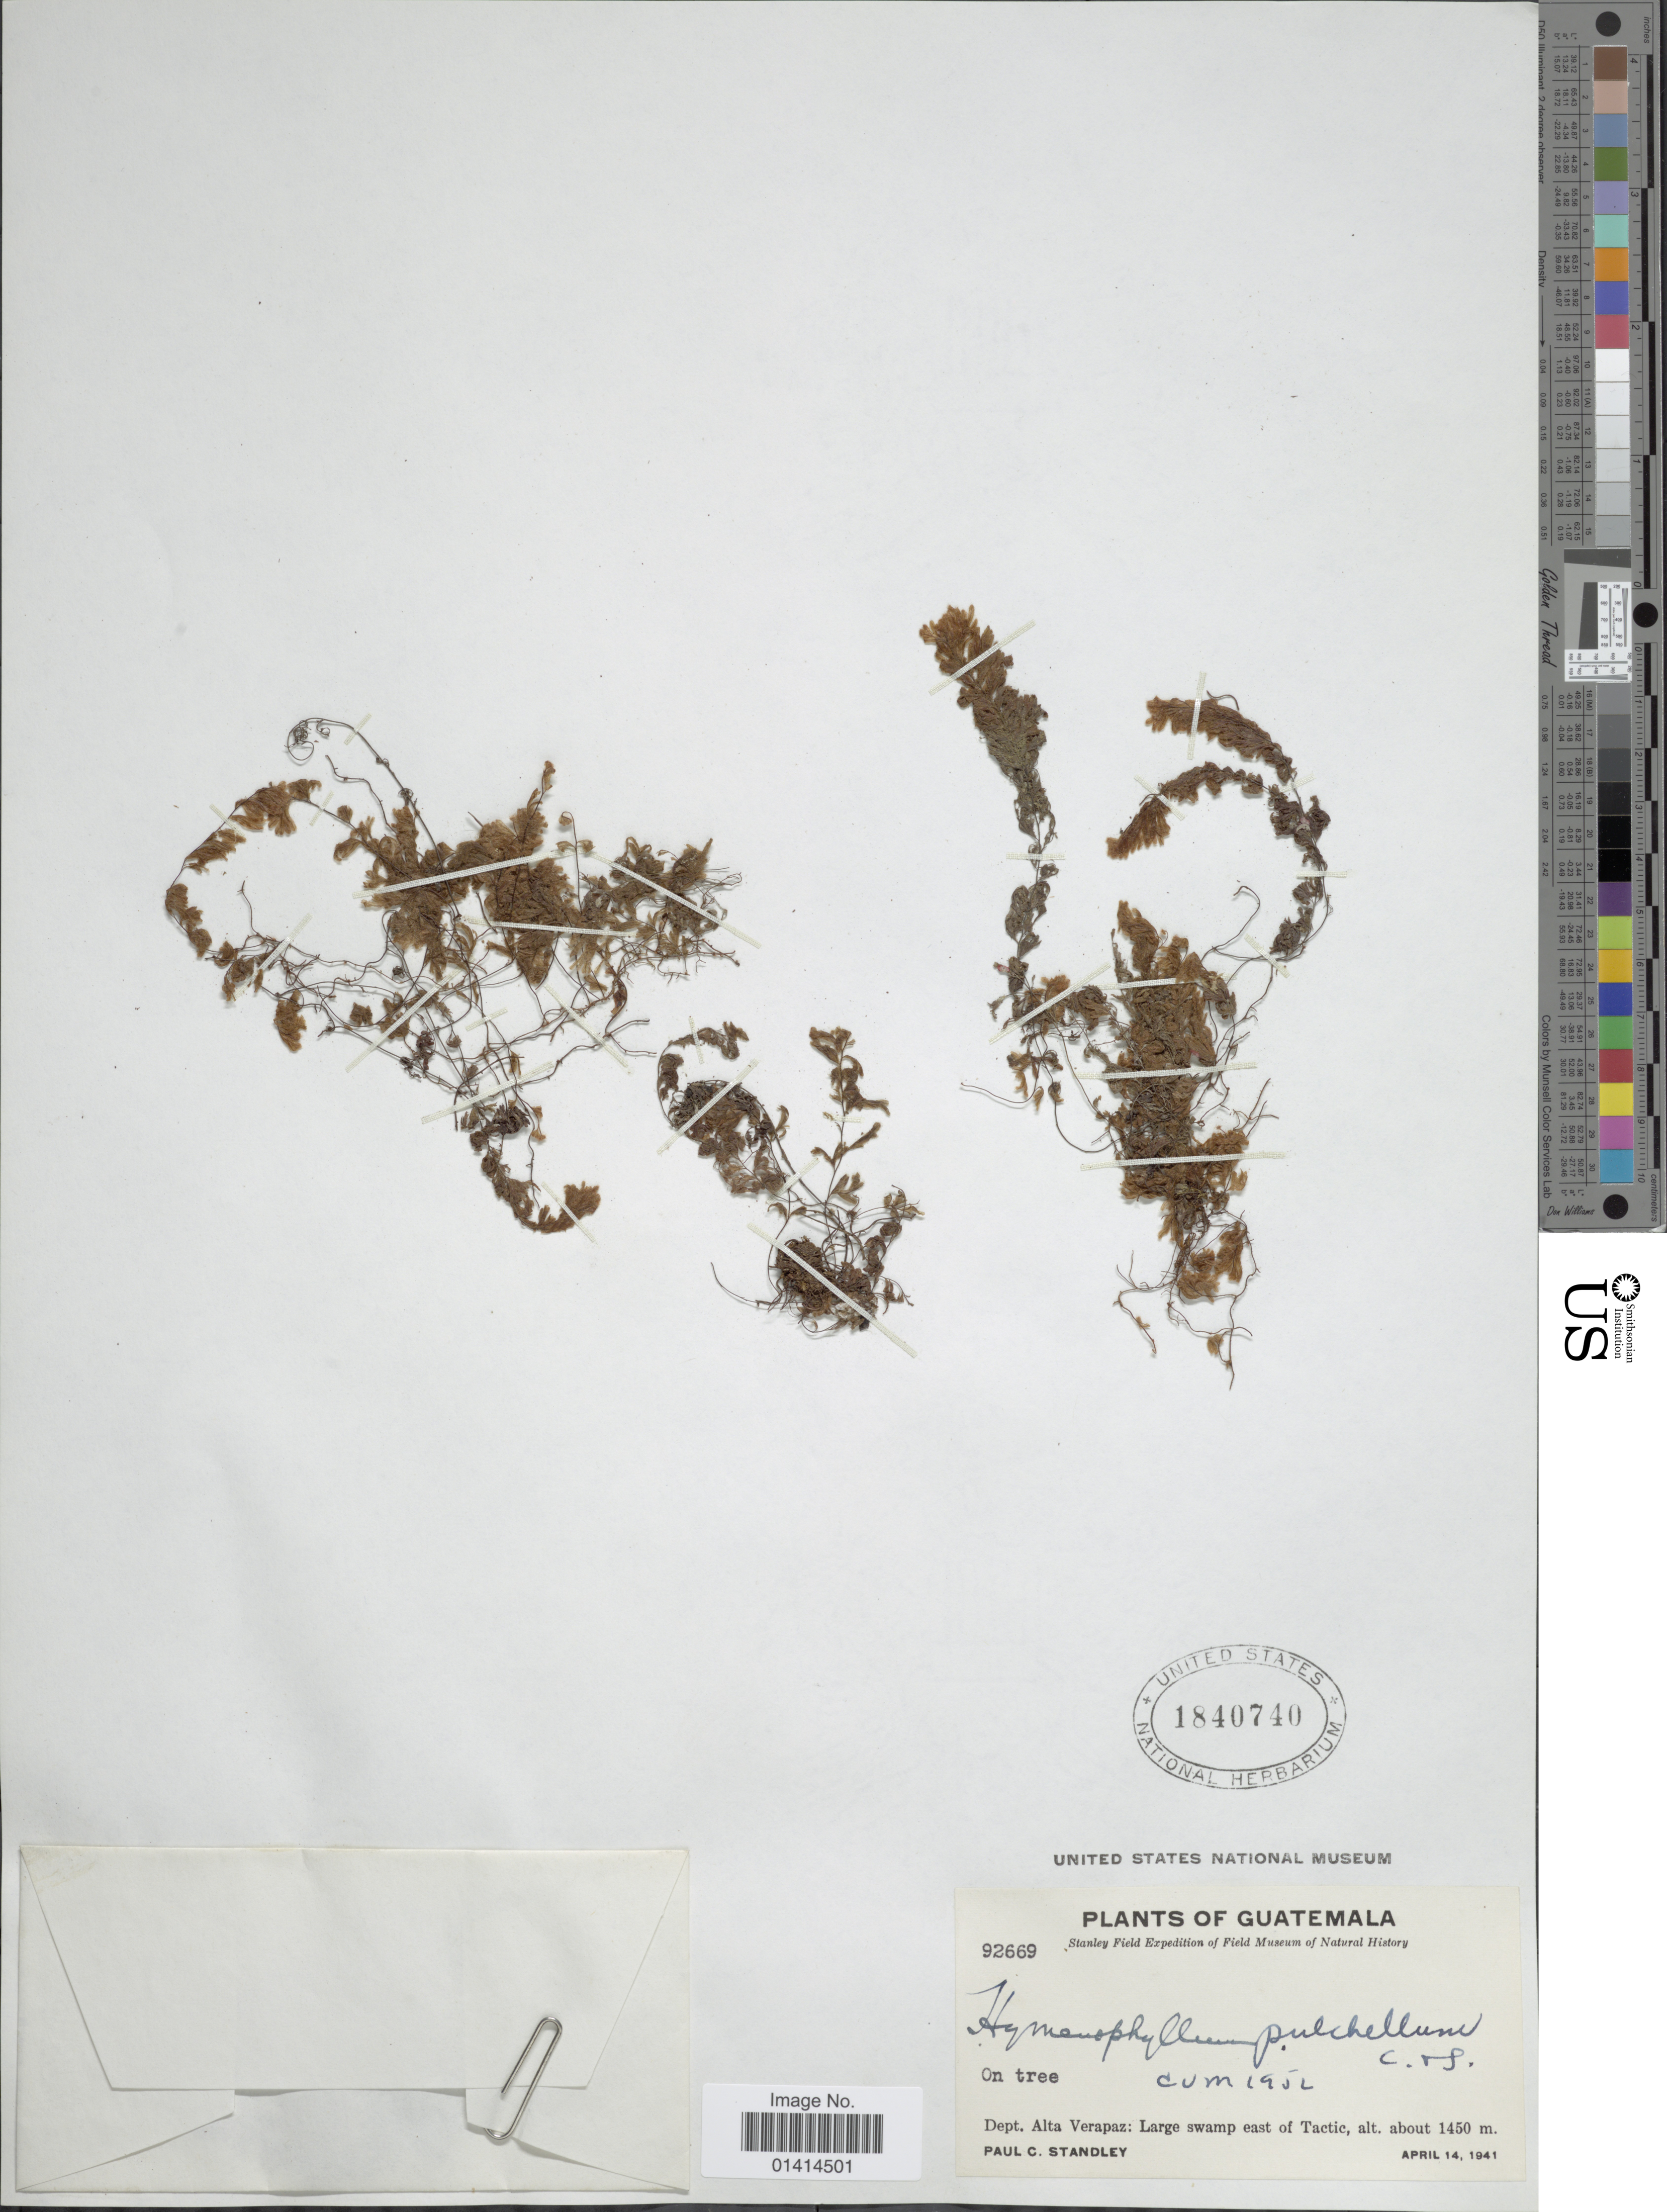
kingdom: Plantae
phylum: Tracheophyta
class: Polypodiopsida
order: Hymenophyllales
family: Hymenophyllaceae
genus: Hymenophyllum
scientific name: Hymenophyllum pulchellum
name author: Schltdl. & Cham.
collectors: P. C. Standley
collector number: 92669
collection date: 1941-04-14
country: Guatemala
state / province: Alta Verapaz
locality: Dept. Alta Verapaz: Large swamp east of Tactic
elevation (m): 1450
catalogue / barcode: US 1840740